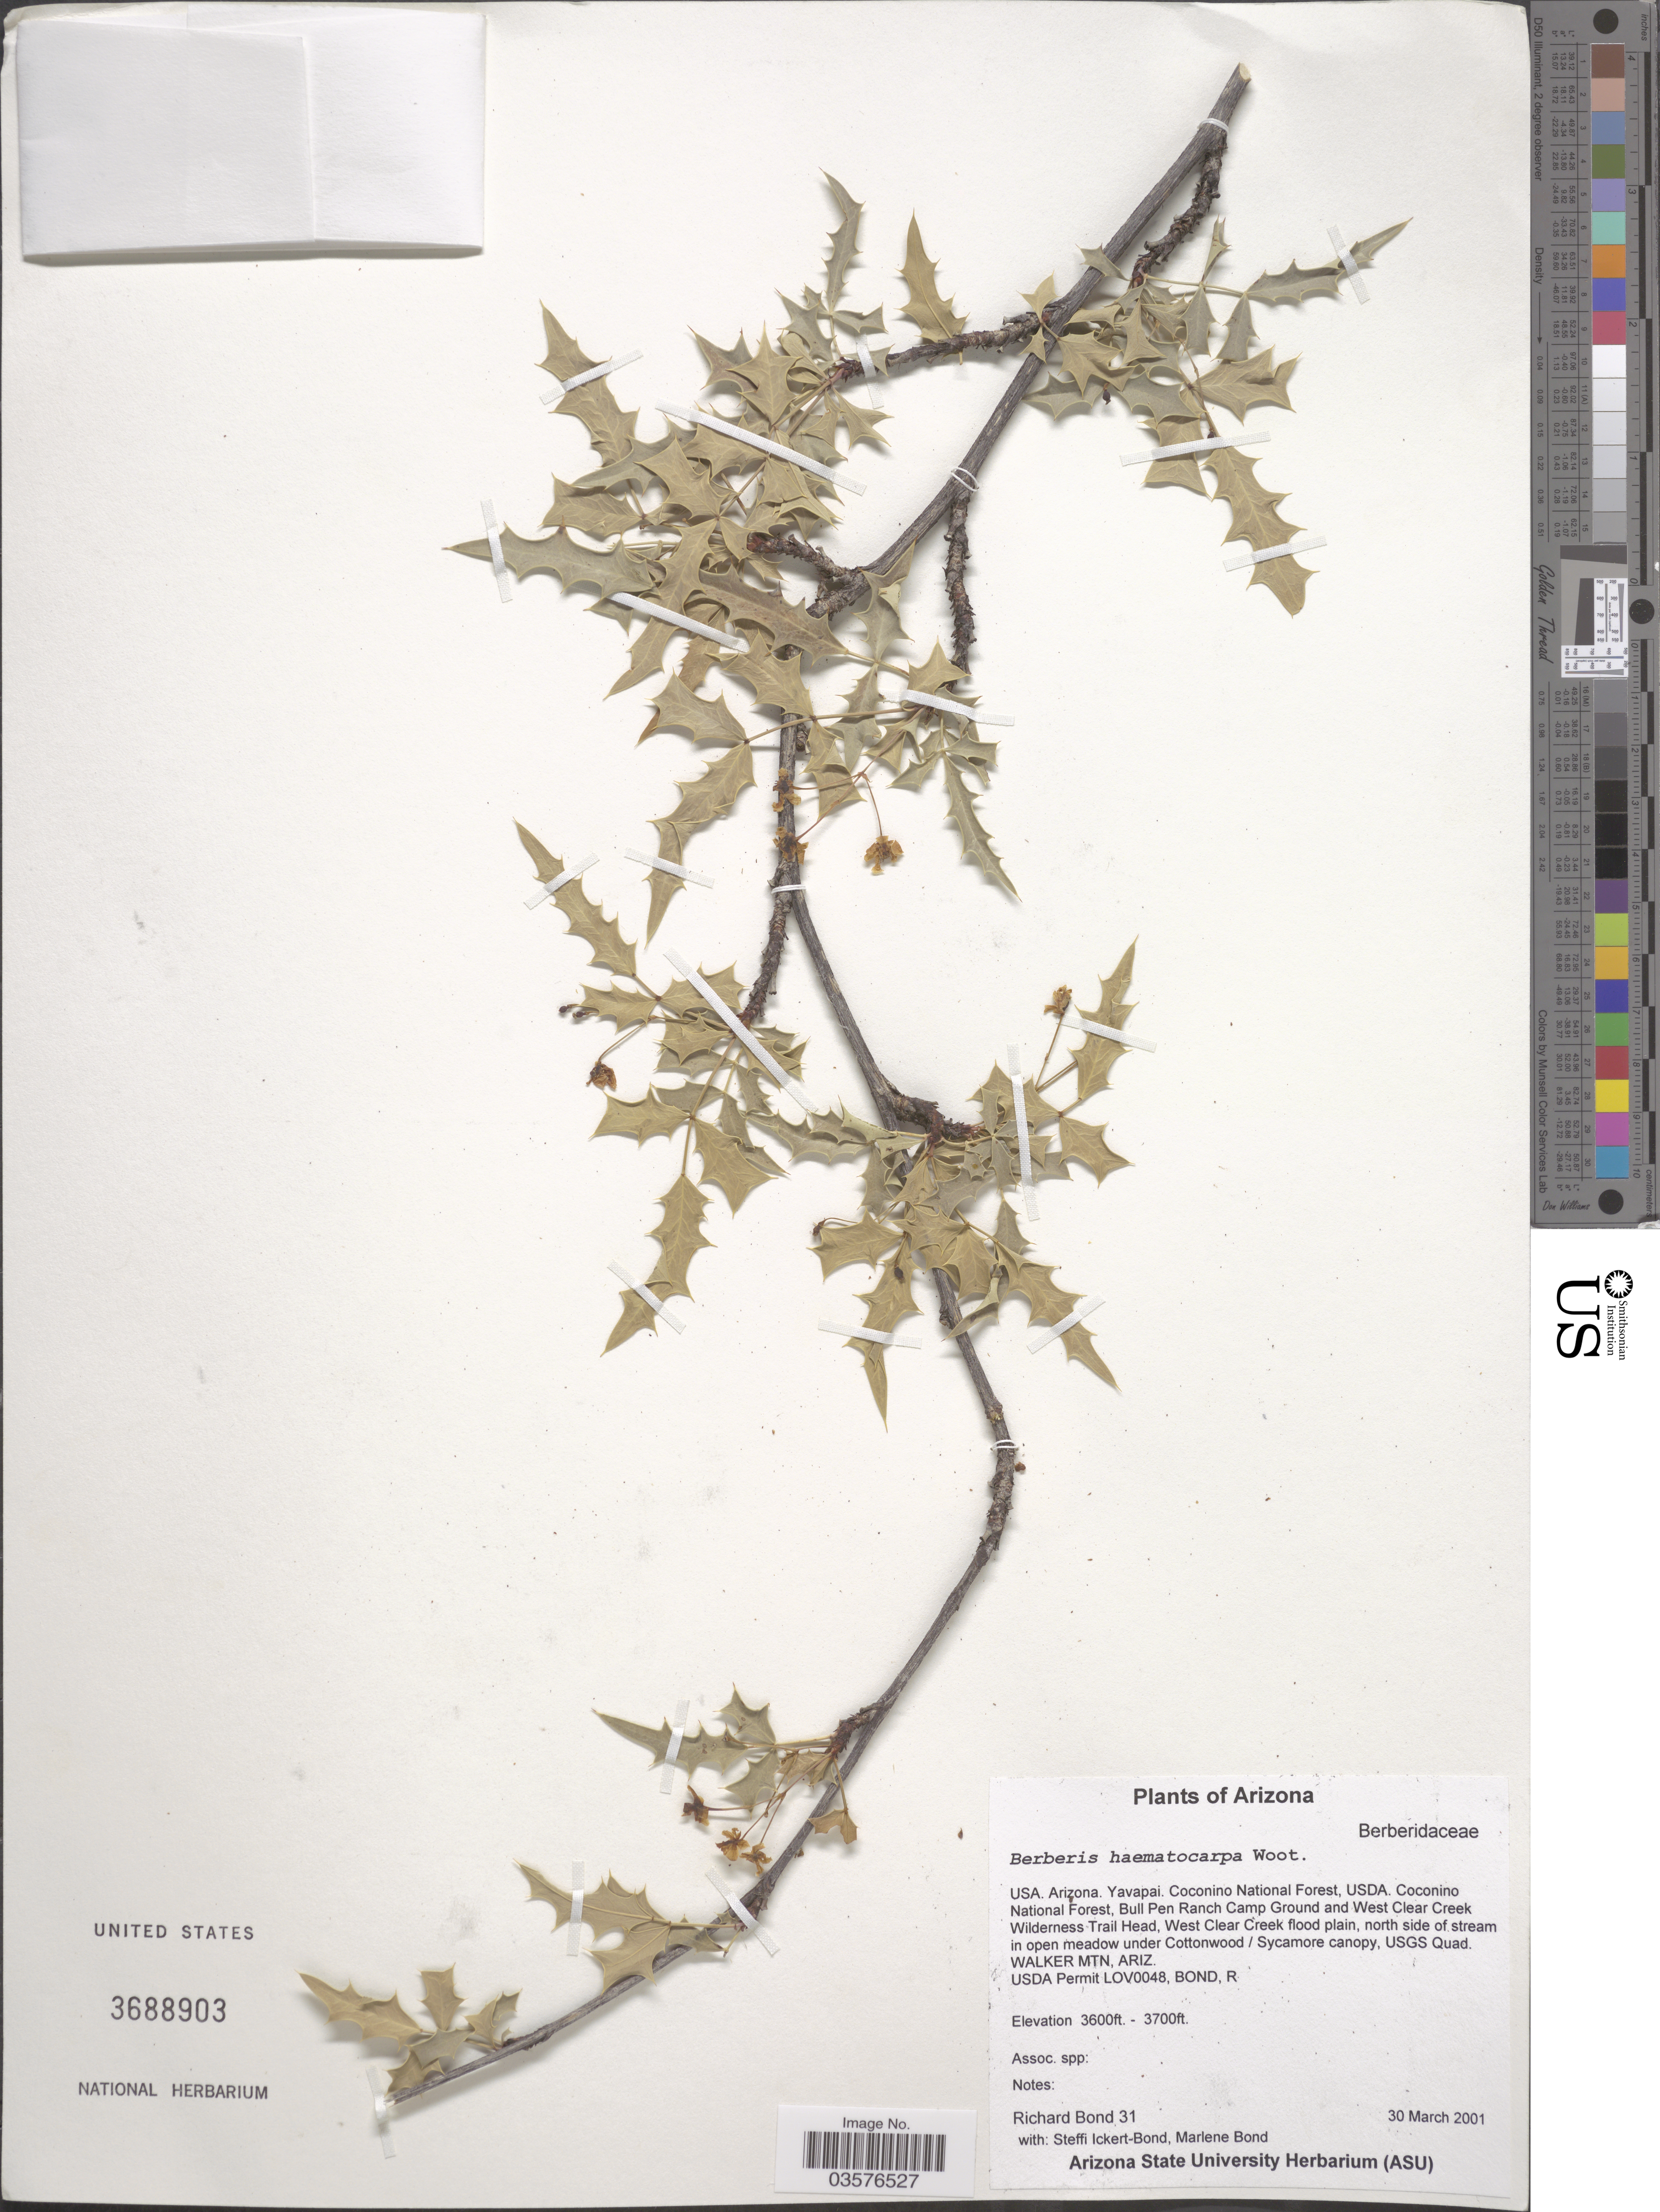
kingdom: Plantae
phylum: Tracheophyta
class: Magnoliopsida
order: Ranunculales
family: Berberidaceae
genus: Mahonia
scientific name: Mahonia haematocarpa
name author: (Wooton) Fedde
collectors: P. Bond, S. Ickert-Bond & M. Bond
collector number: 31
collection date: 2001-03-30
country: United States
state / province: Arizona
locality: Yavapai. Coconino National Forest, USDA. Coconino National Forest, Bull Pen Ranch Camp Ground and West Clear Creek Wilderness Trail Head, West Clear Creek flood plain, north side of stream in open meadow under Cottonwood / Sycamore canopy, USGS Quad. Walker Mtn.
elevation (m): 1097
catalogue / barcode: US 3688903